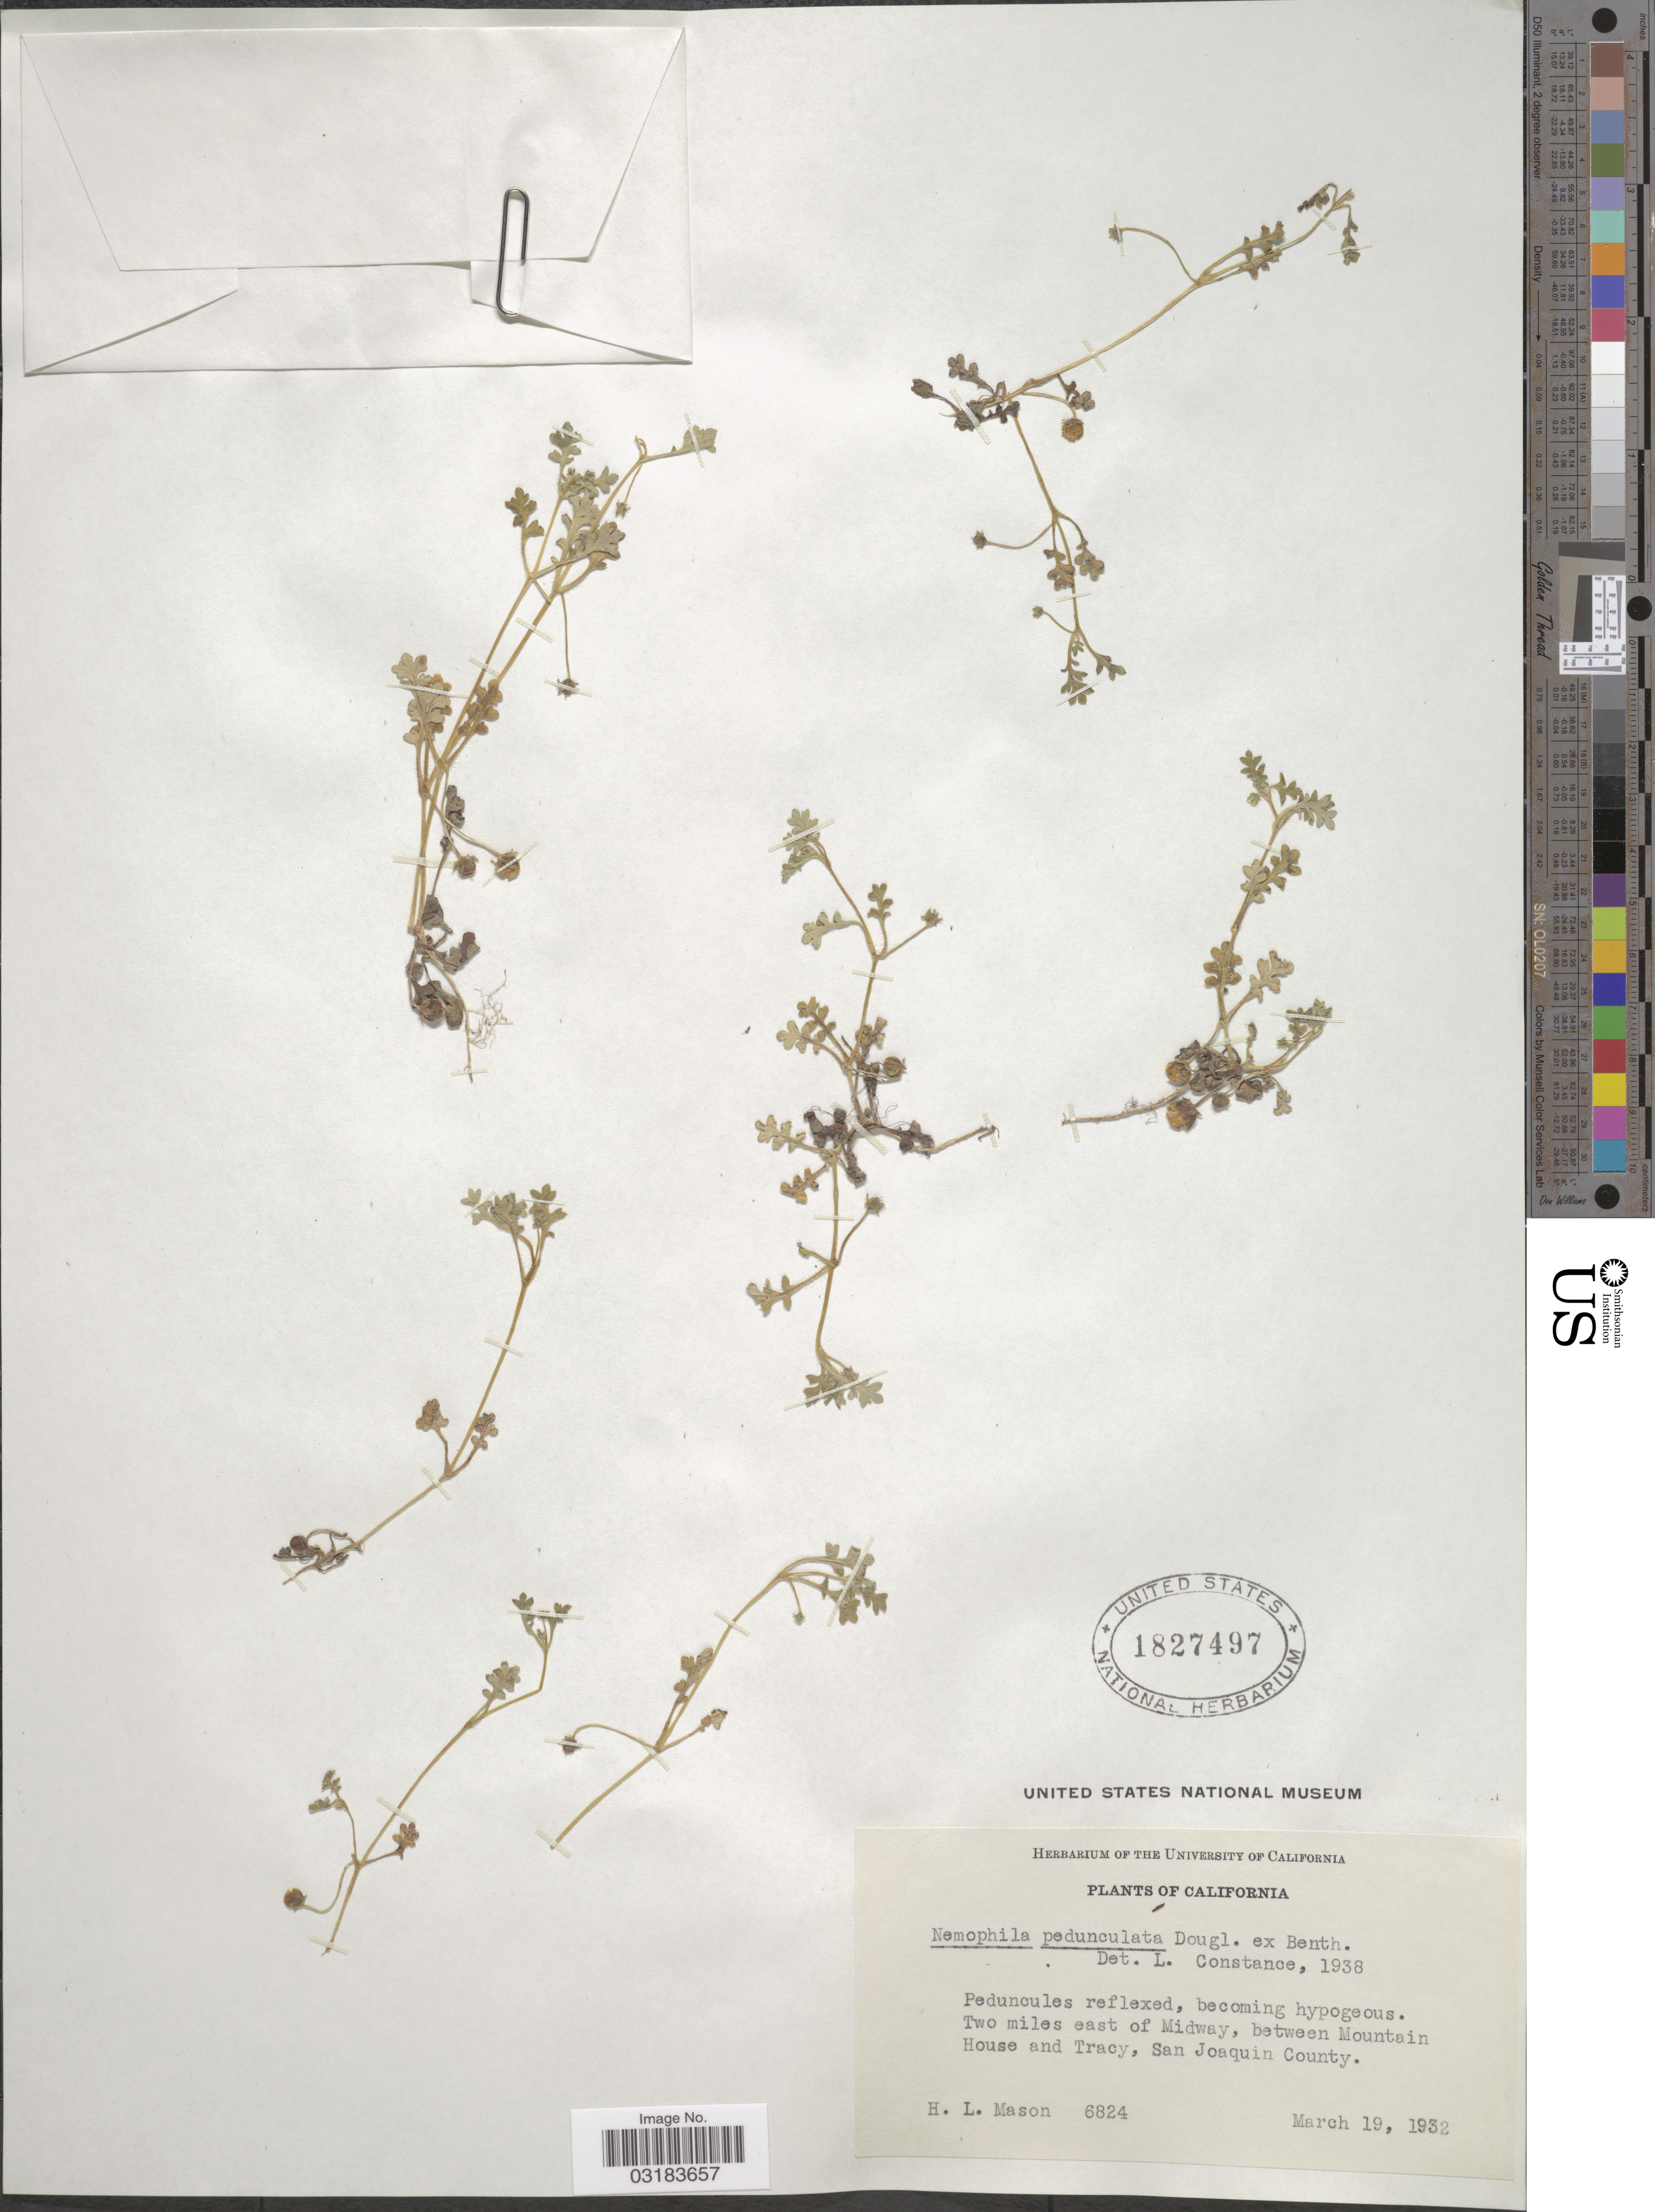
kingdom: Plantae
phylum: Tracheophyta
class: Magnoliopsida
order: Boraginales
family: Hydrophyllaceae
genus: Nemophila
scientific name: Nemophila pedunculata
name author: Douglas ex Benth.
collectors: H. L. Mason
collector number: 6824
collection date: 1932-03-19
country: United States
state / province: California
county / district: San Joaquin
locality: Two miles east of Midway, between Mountain House and Tracy, San Joaquin County.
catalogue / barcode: US 1827497